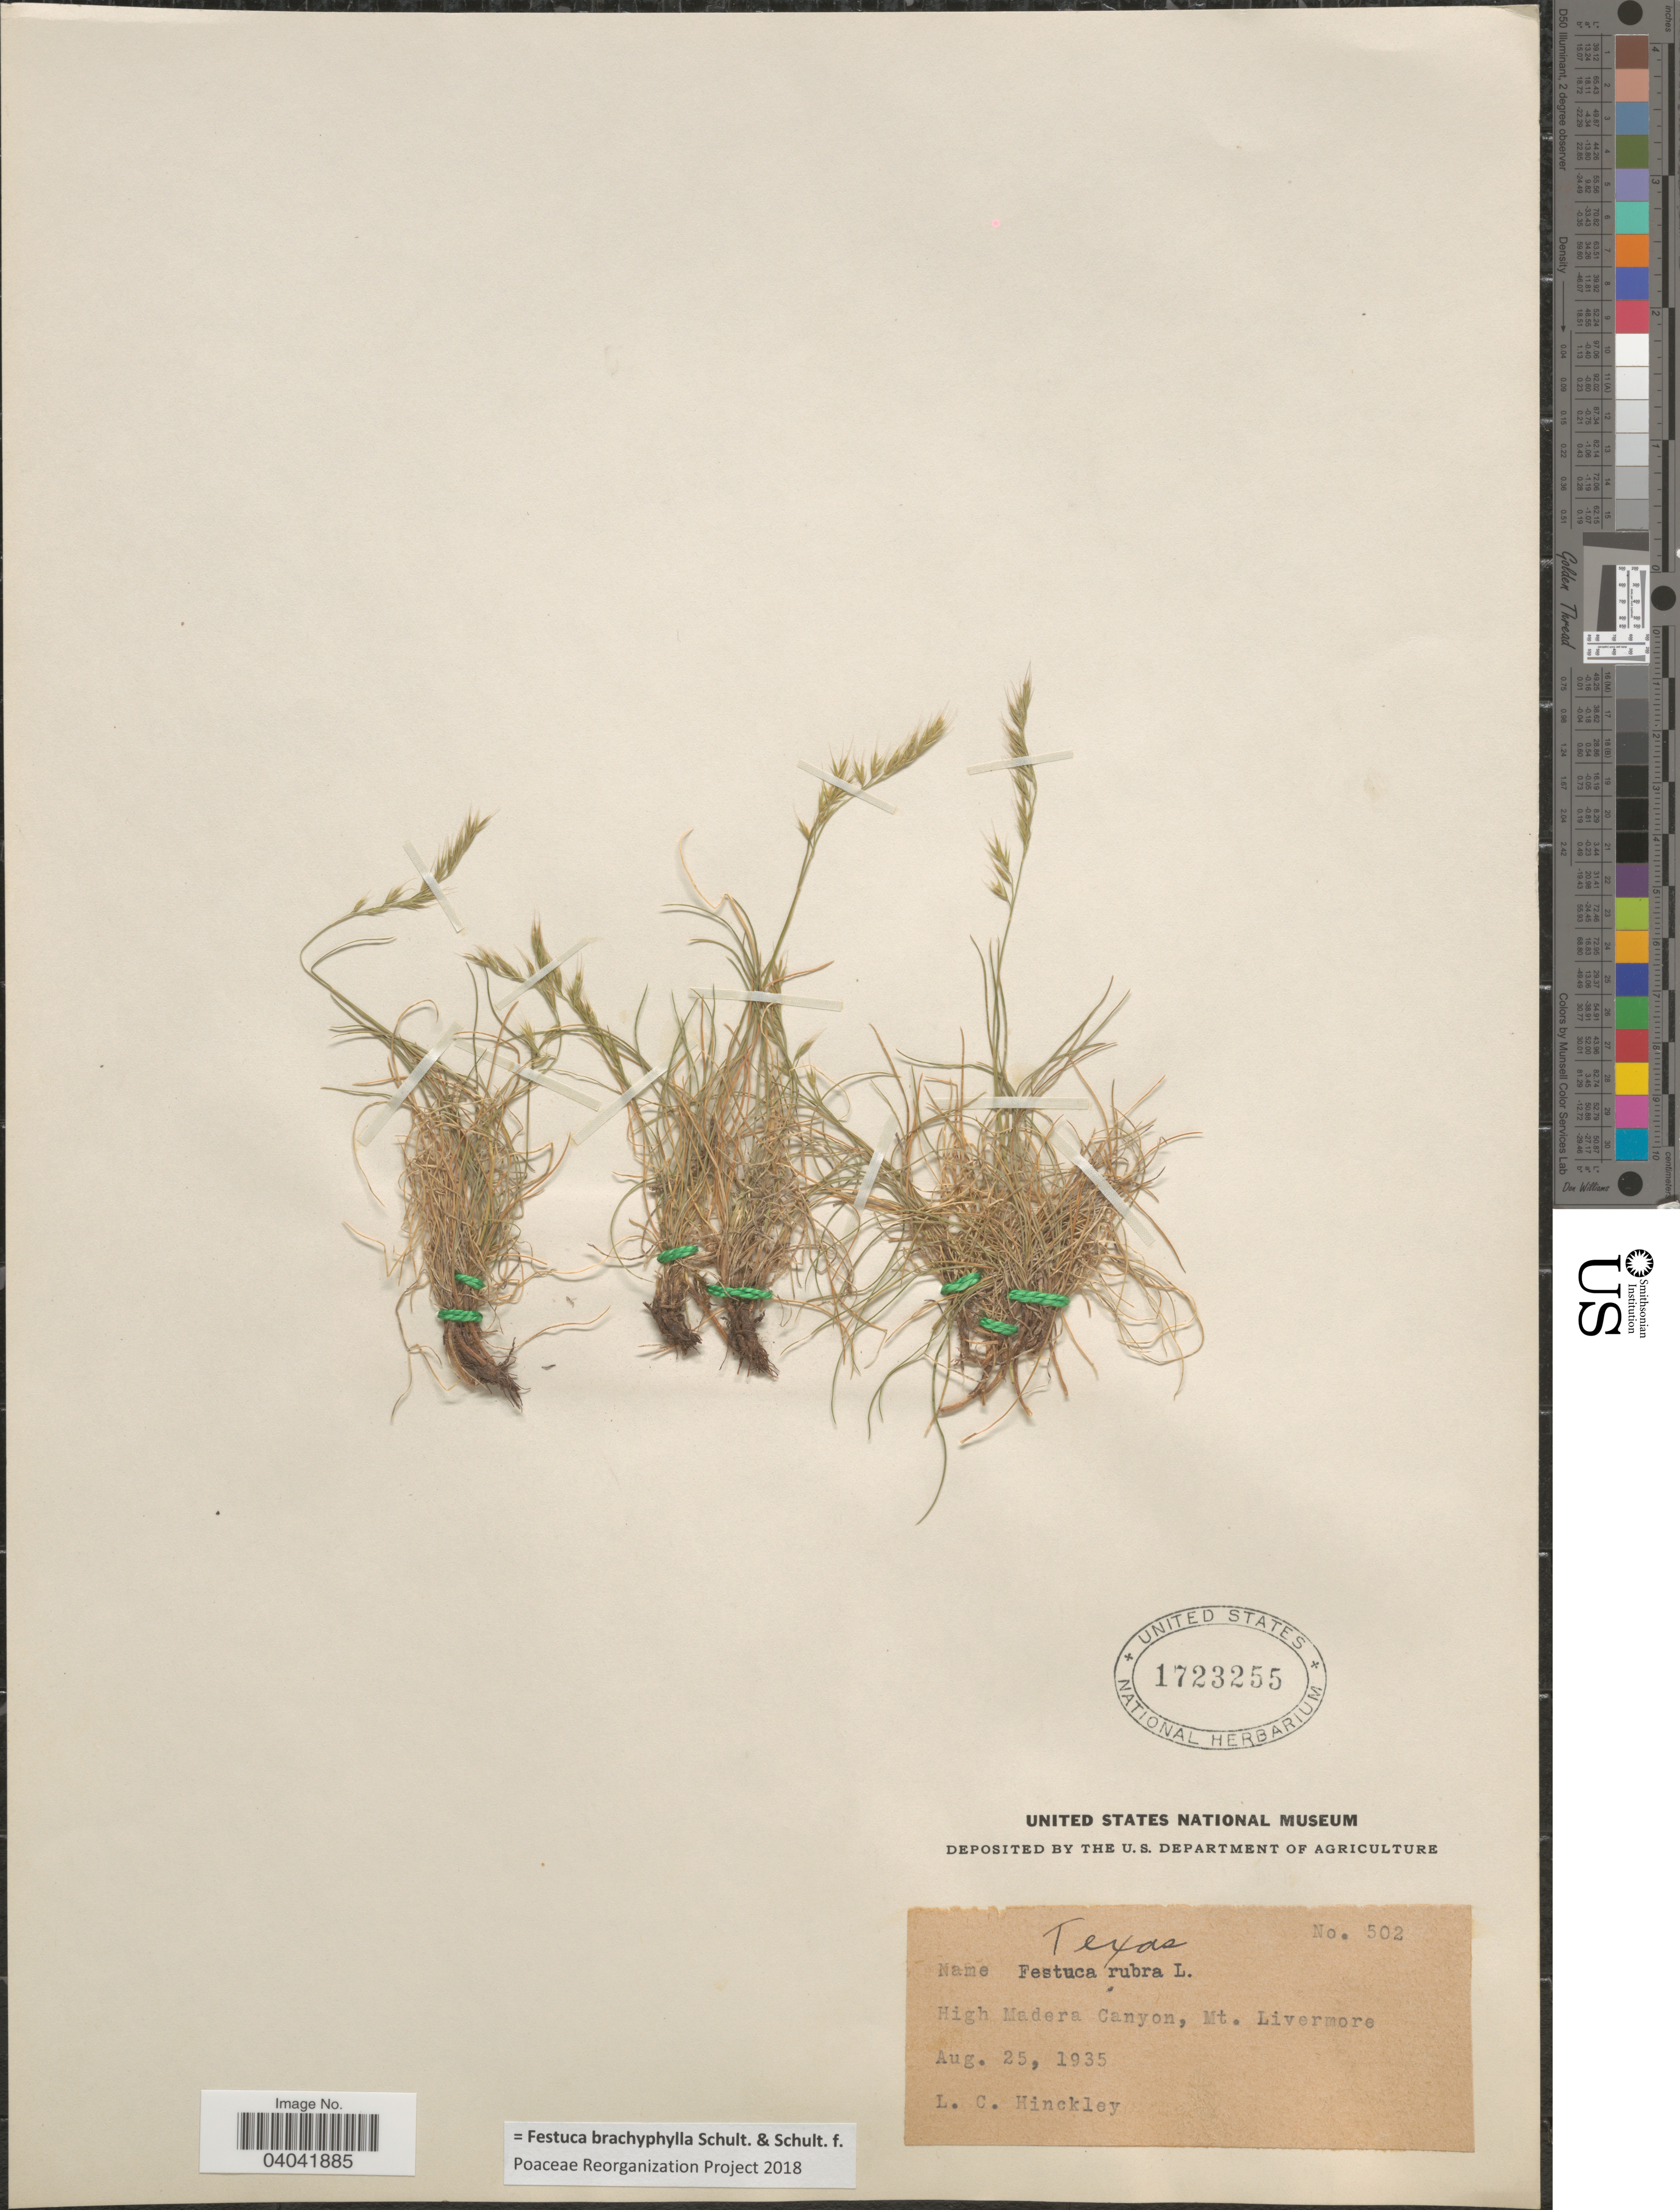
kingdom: Plantae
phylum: Tracheophyta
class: Liliopsida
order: Poales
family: Poaceae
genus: Festuca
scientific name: Festuca brachyphylla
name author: Schult. & Schult. f.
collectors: L. Hinckley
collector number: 502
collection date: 1935-08-25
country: United States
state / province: Texas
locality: High Madera Canyon, Mt. Livermore.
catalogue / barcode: US 1723255